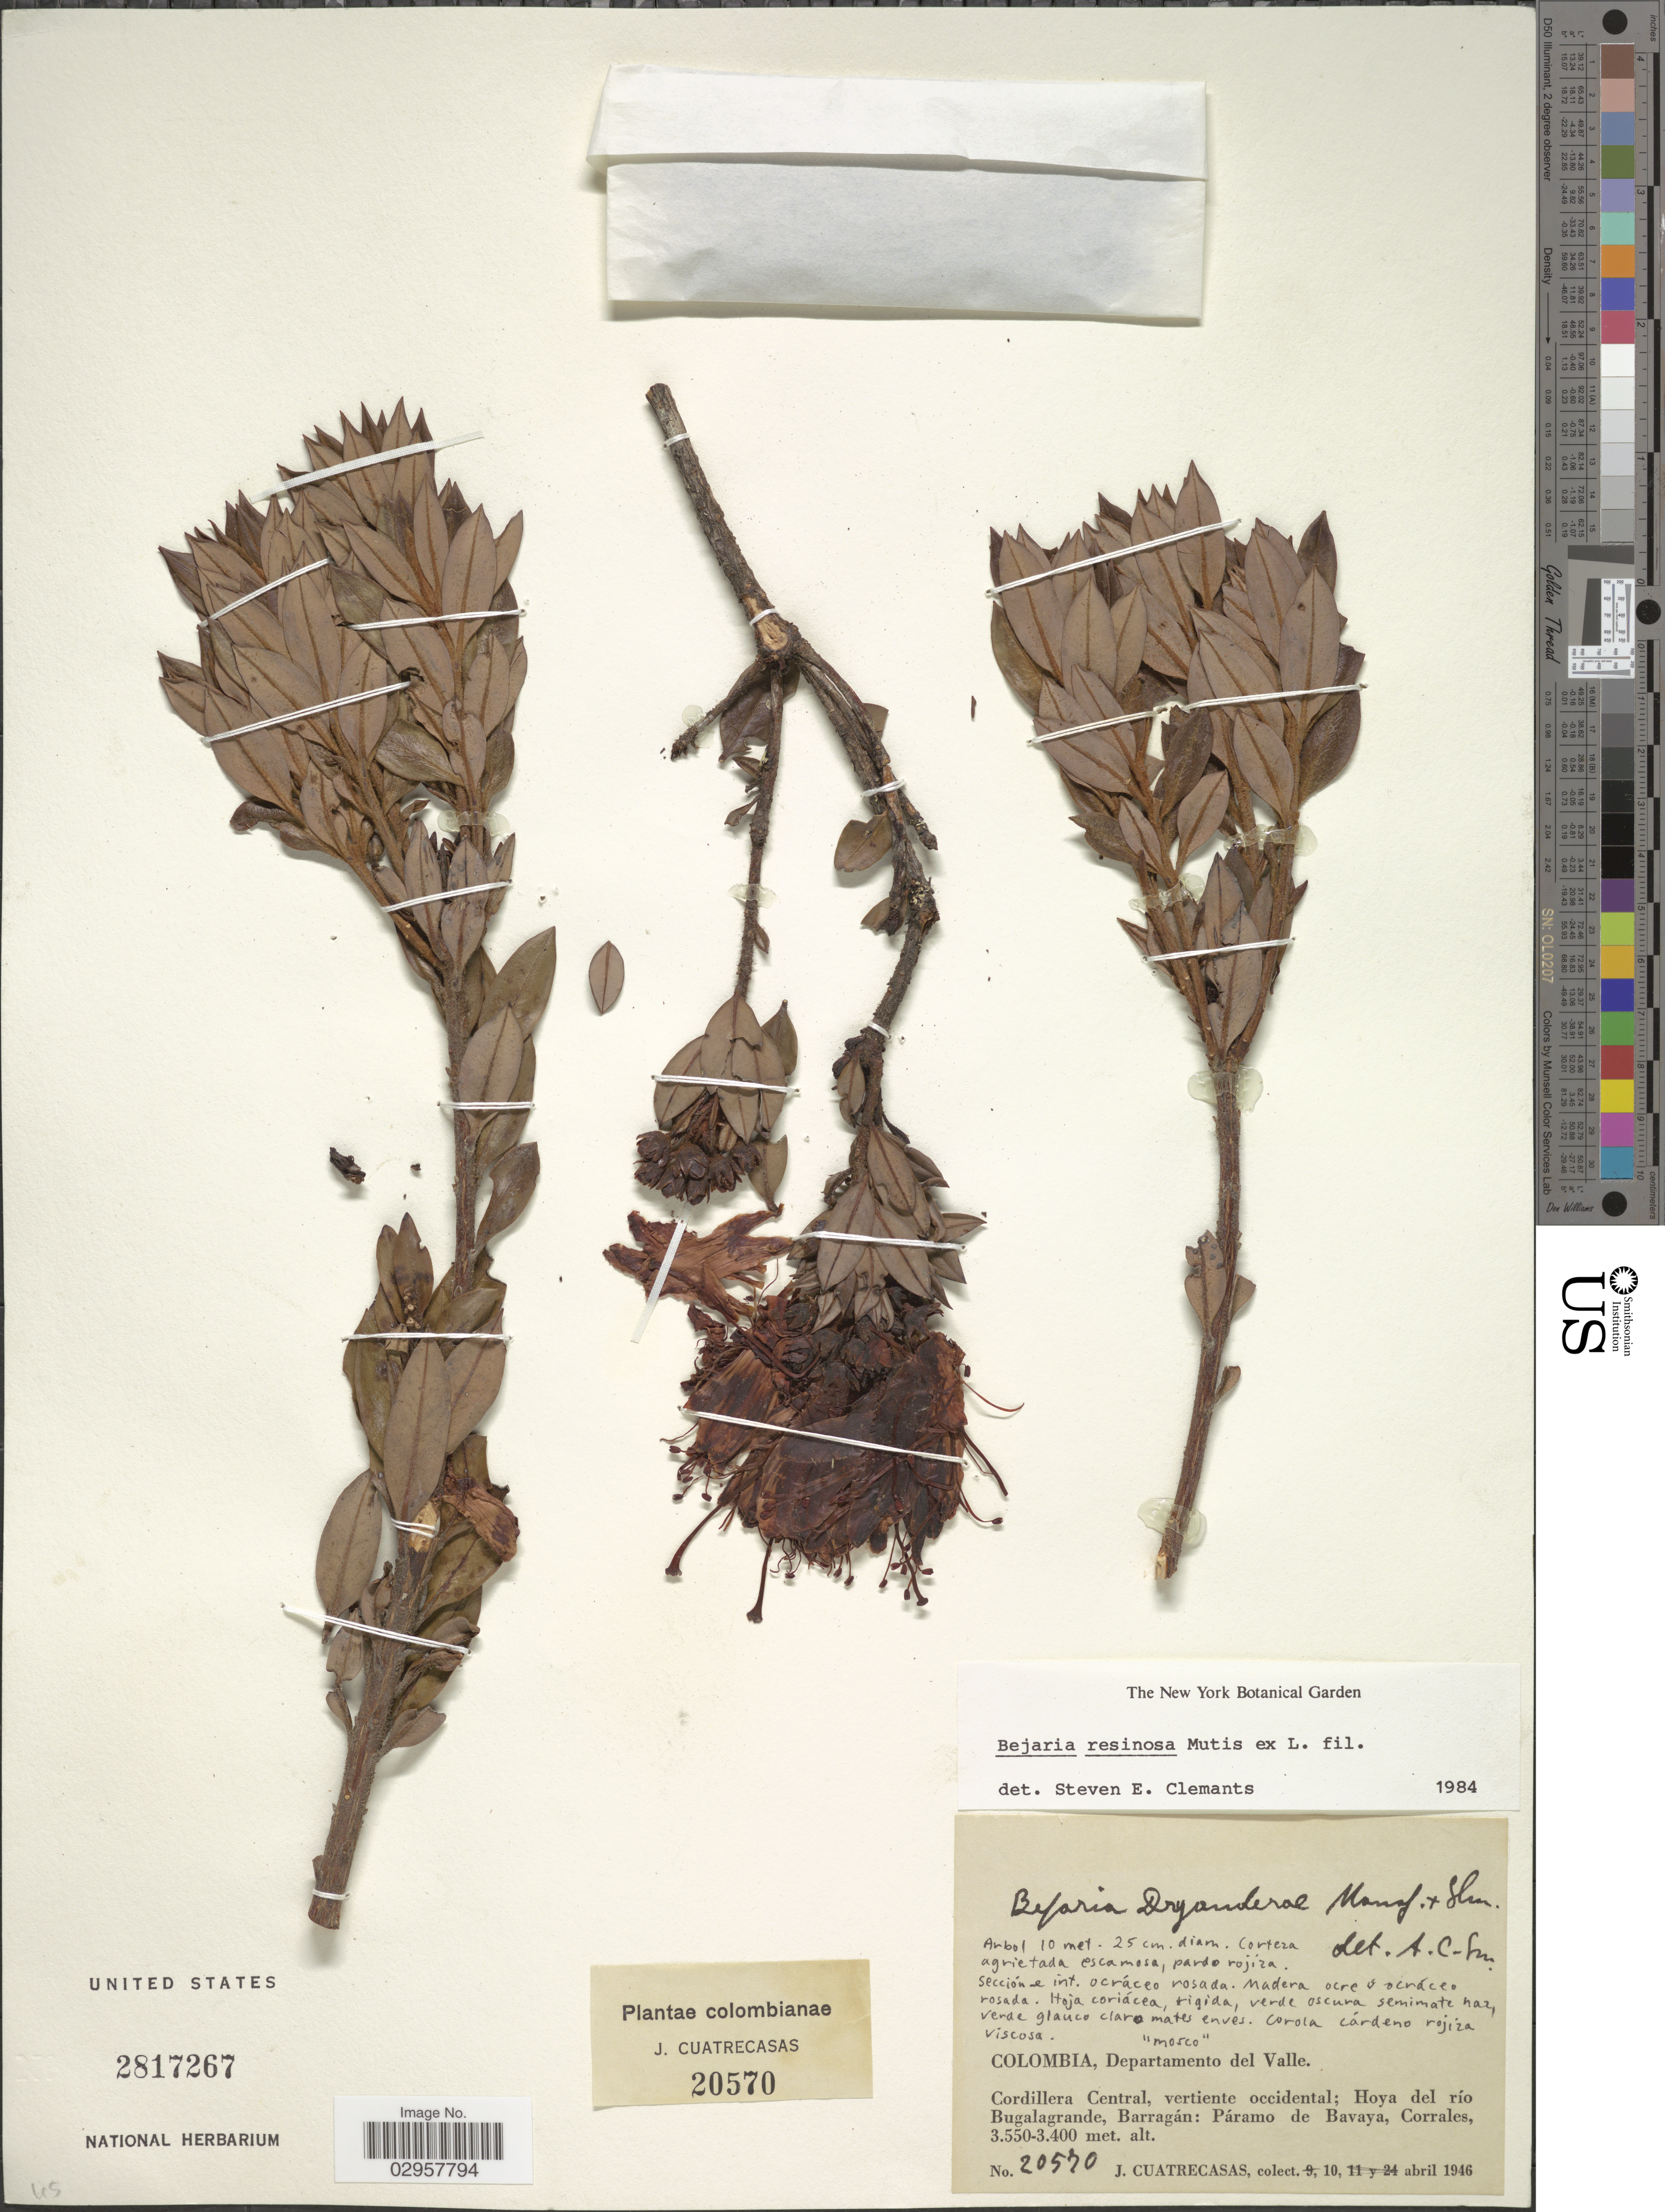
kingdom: Plantae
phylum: Tracheophyta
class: Magnoliopsida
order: Ericales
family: Ericaceae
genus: Befaria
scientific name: Befaria resinosa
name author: Mutis ex L. f.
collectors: J. Cuatrecasas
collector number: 20570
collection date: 1946-04-10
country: Colombia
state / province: Valle del Cauca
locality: Departamento del Valle. Cordillera Central, vertiente occidental; Hoya del río Bugalagrande, Barragán: Páramo de Bavaya, Corrales.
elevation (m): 3400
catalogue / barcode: US 2817267